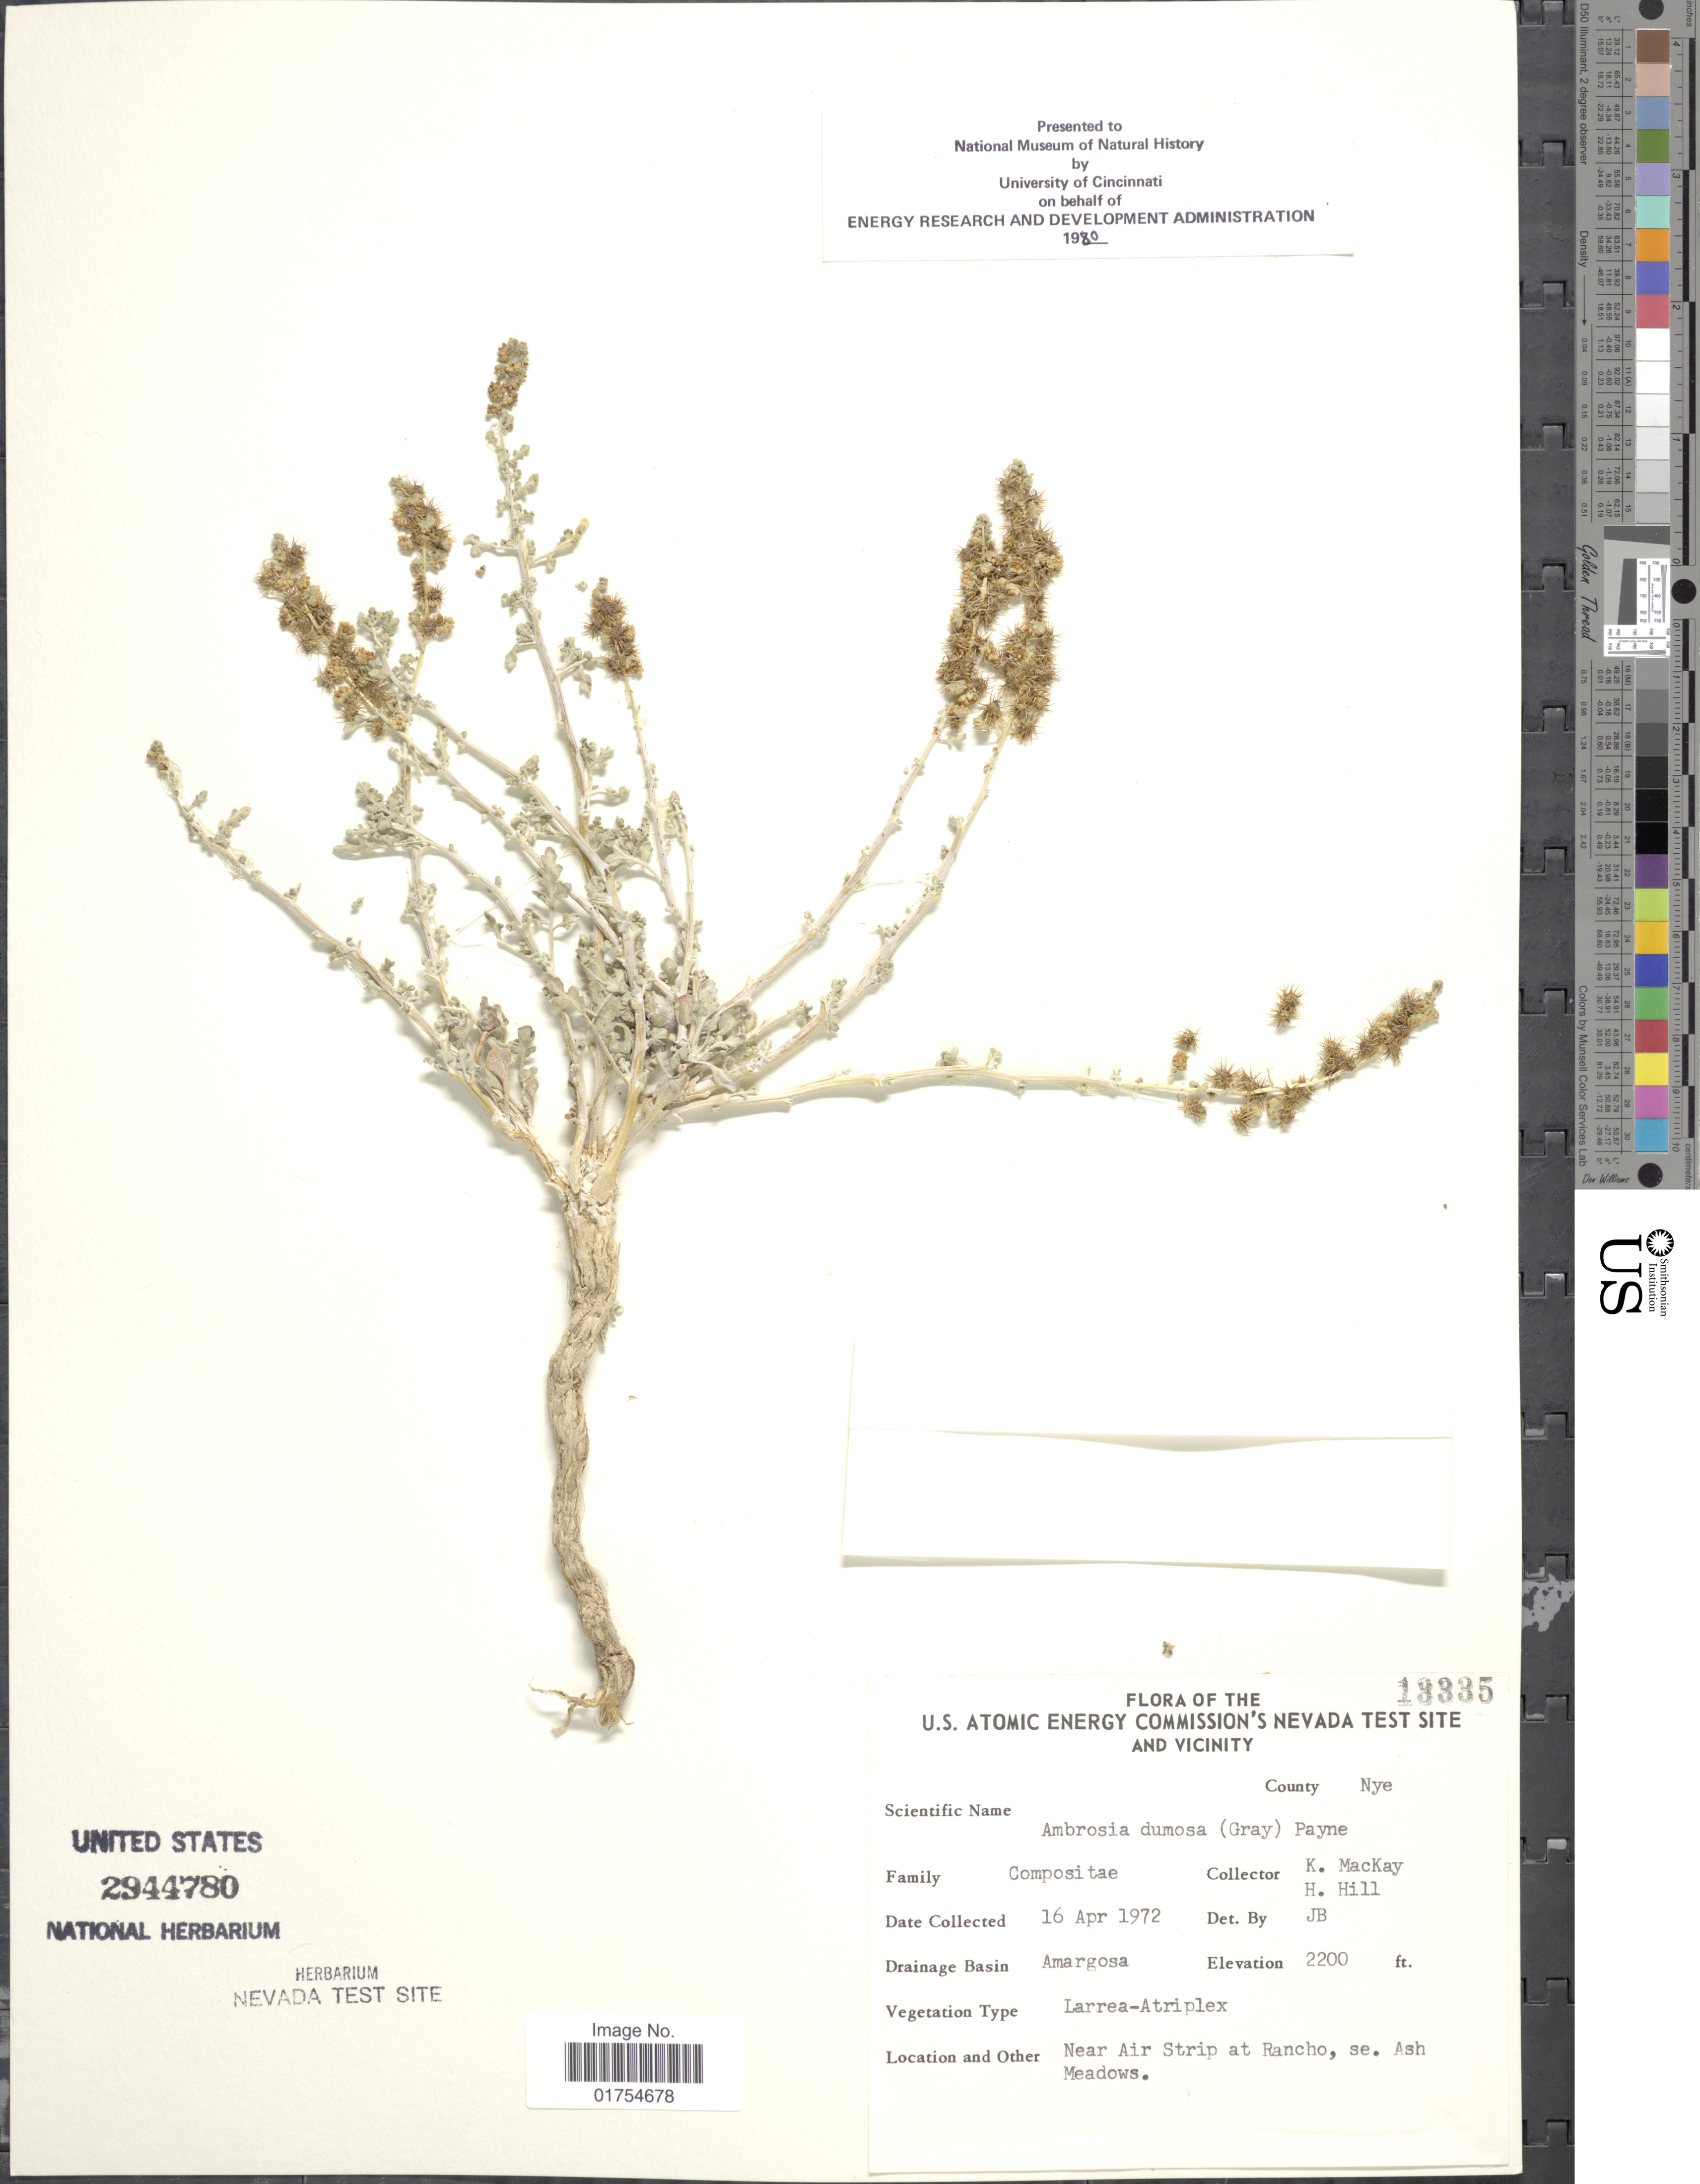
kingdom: Plantae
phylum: Tracheophyta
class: Magnoliopsida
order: Asterales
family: Asteraceae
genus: Franseria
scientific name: Franseria dumosa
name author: A. Gray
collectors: K. Mackay & H. Hill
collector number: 13385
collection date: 1972-04-16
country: United States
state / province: Nevada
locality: U.S. Atomic Energy Commission's Nevada Test Site and Vicinity. Amargosa. Near Air Strip at Rancho, se. Ash Meadows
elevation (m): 671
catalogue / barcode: US 2944780